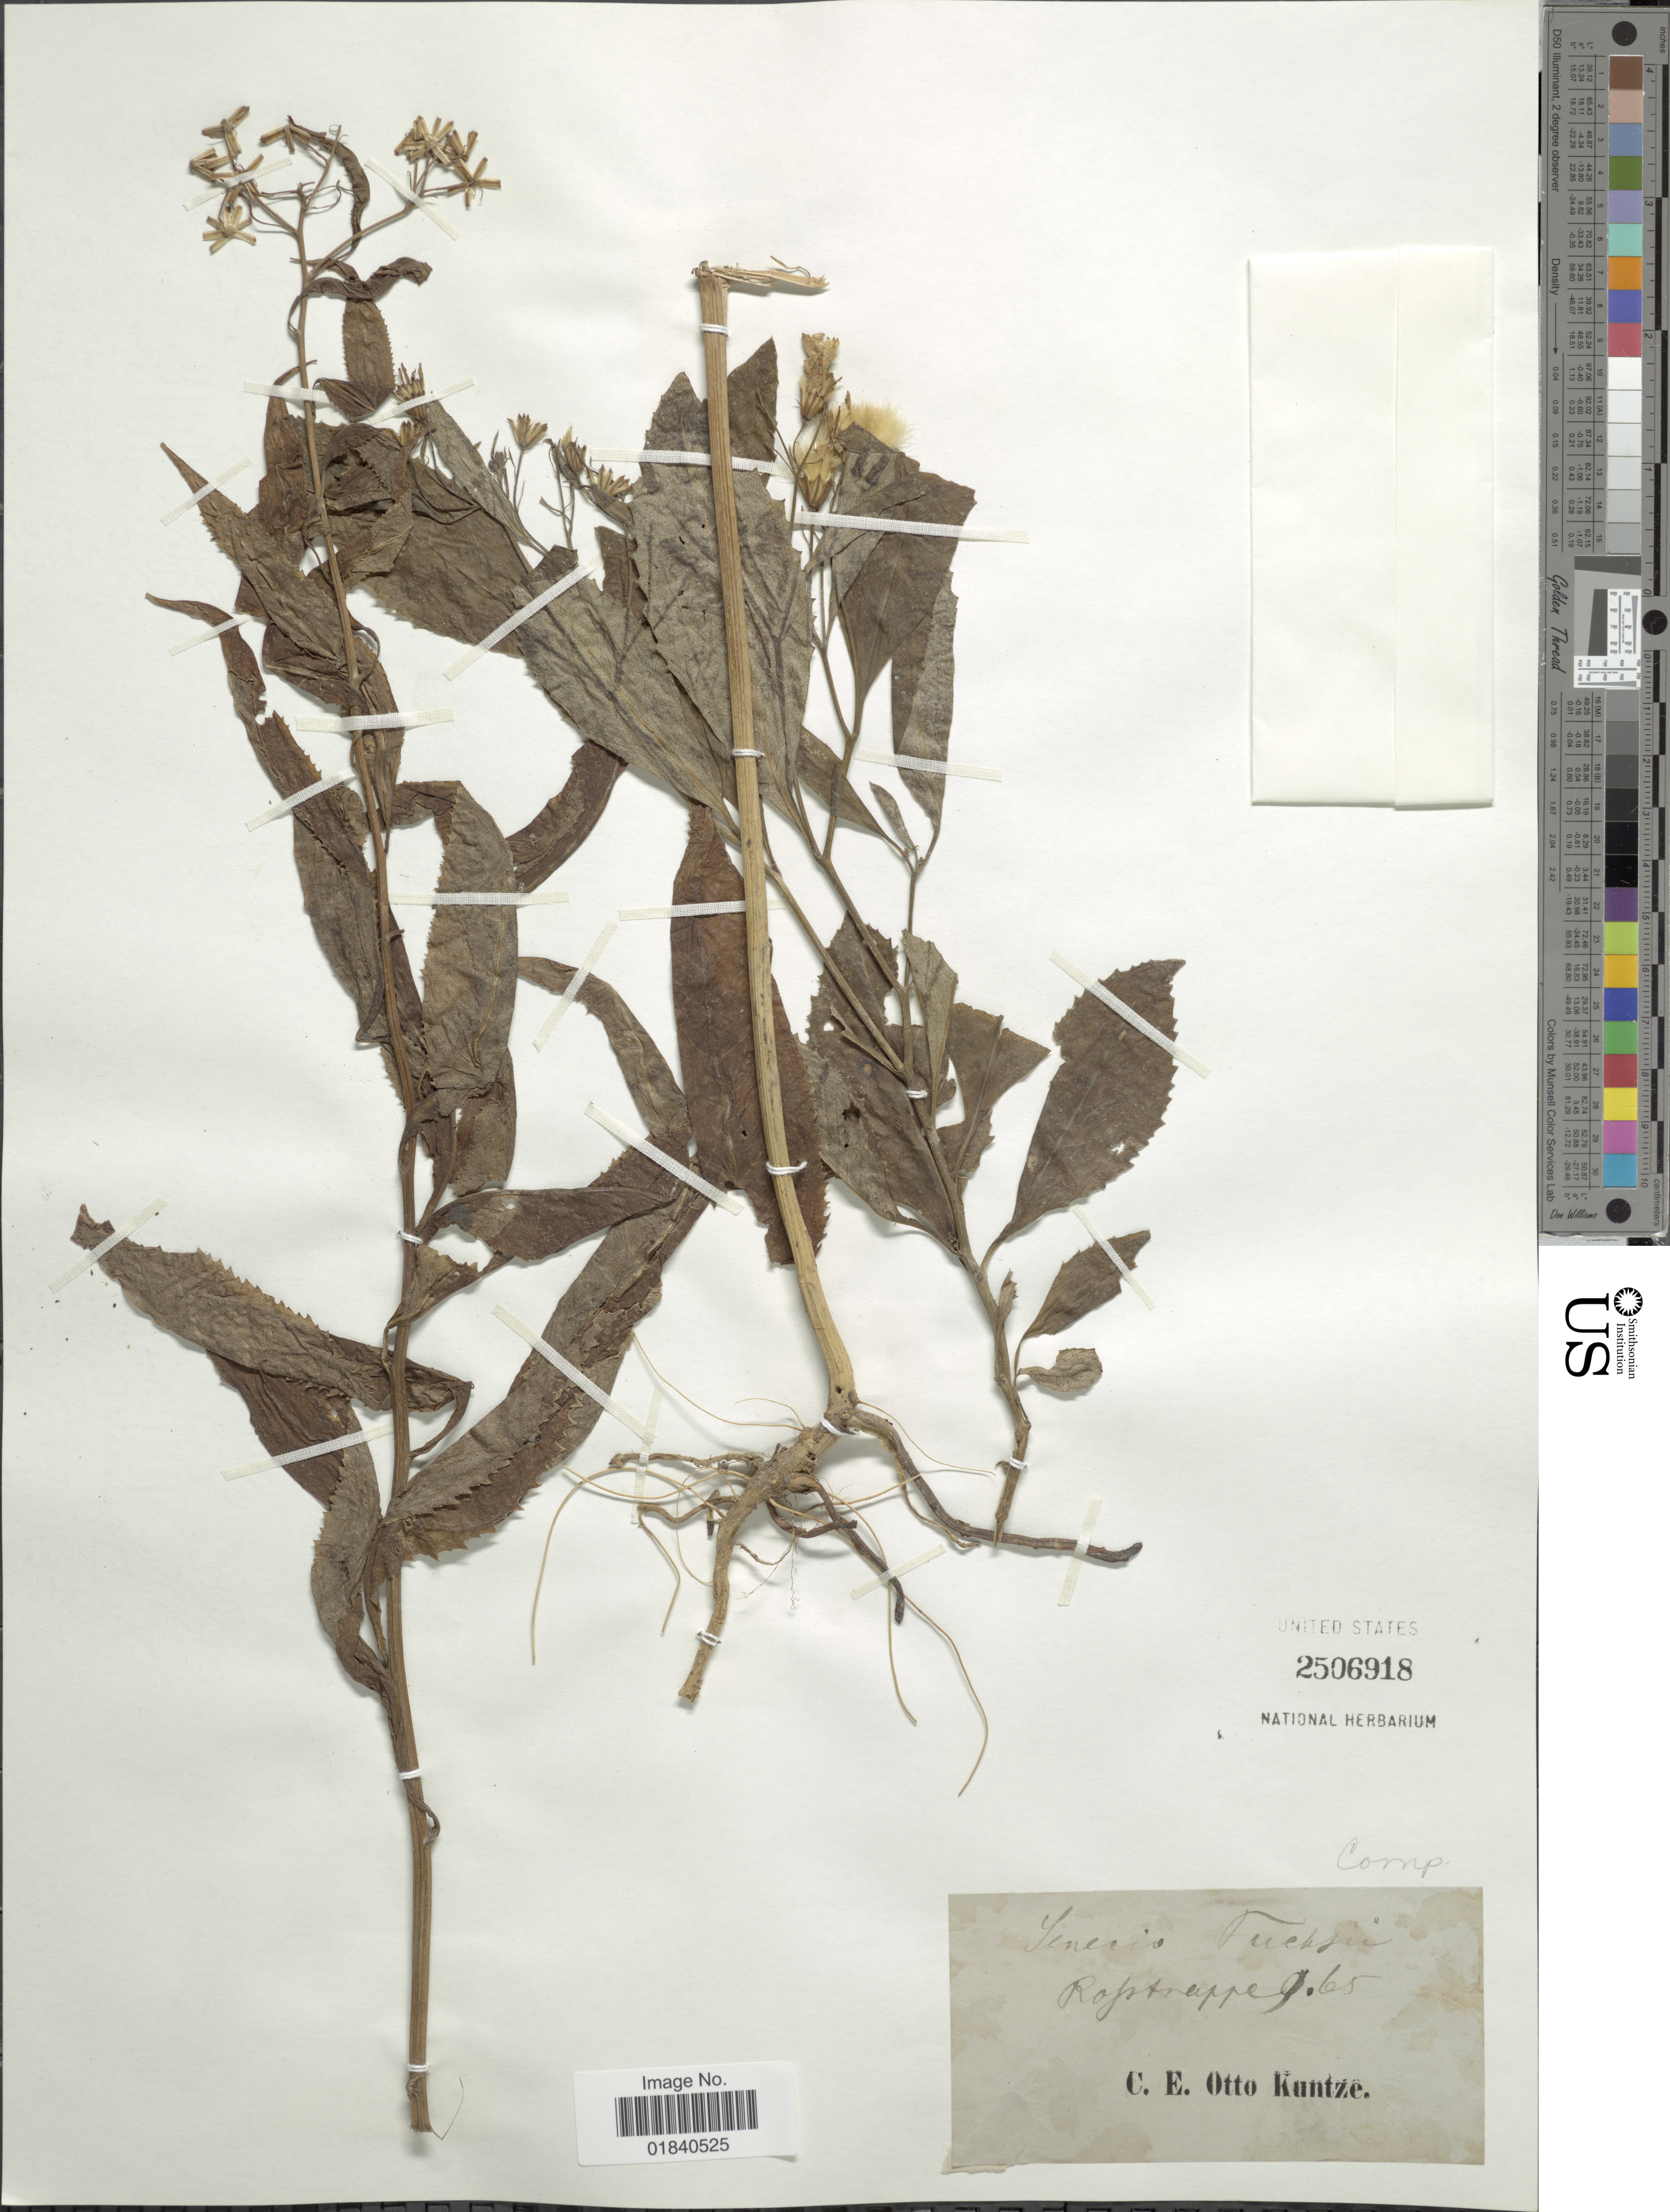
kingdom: Plantae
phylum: Tracheophyta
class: Magnoliopsida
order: Asterales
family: Asteraceae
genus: Senecio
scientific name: Senecio ovatus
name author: (G. Gaertn. et al.) Willd.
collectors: C.E.O. Kuntze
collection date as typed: Transcribed d/m/y: //65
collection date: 1865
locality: Roptrappel [unsure placement]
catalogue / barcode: US 2506918